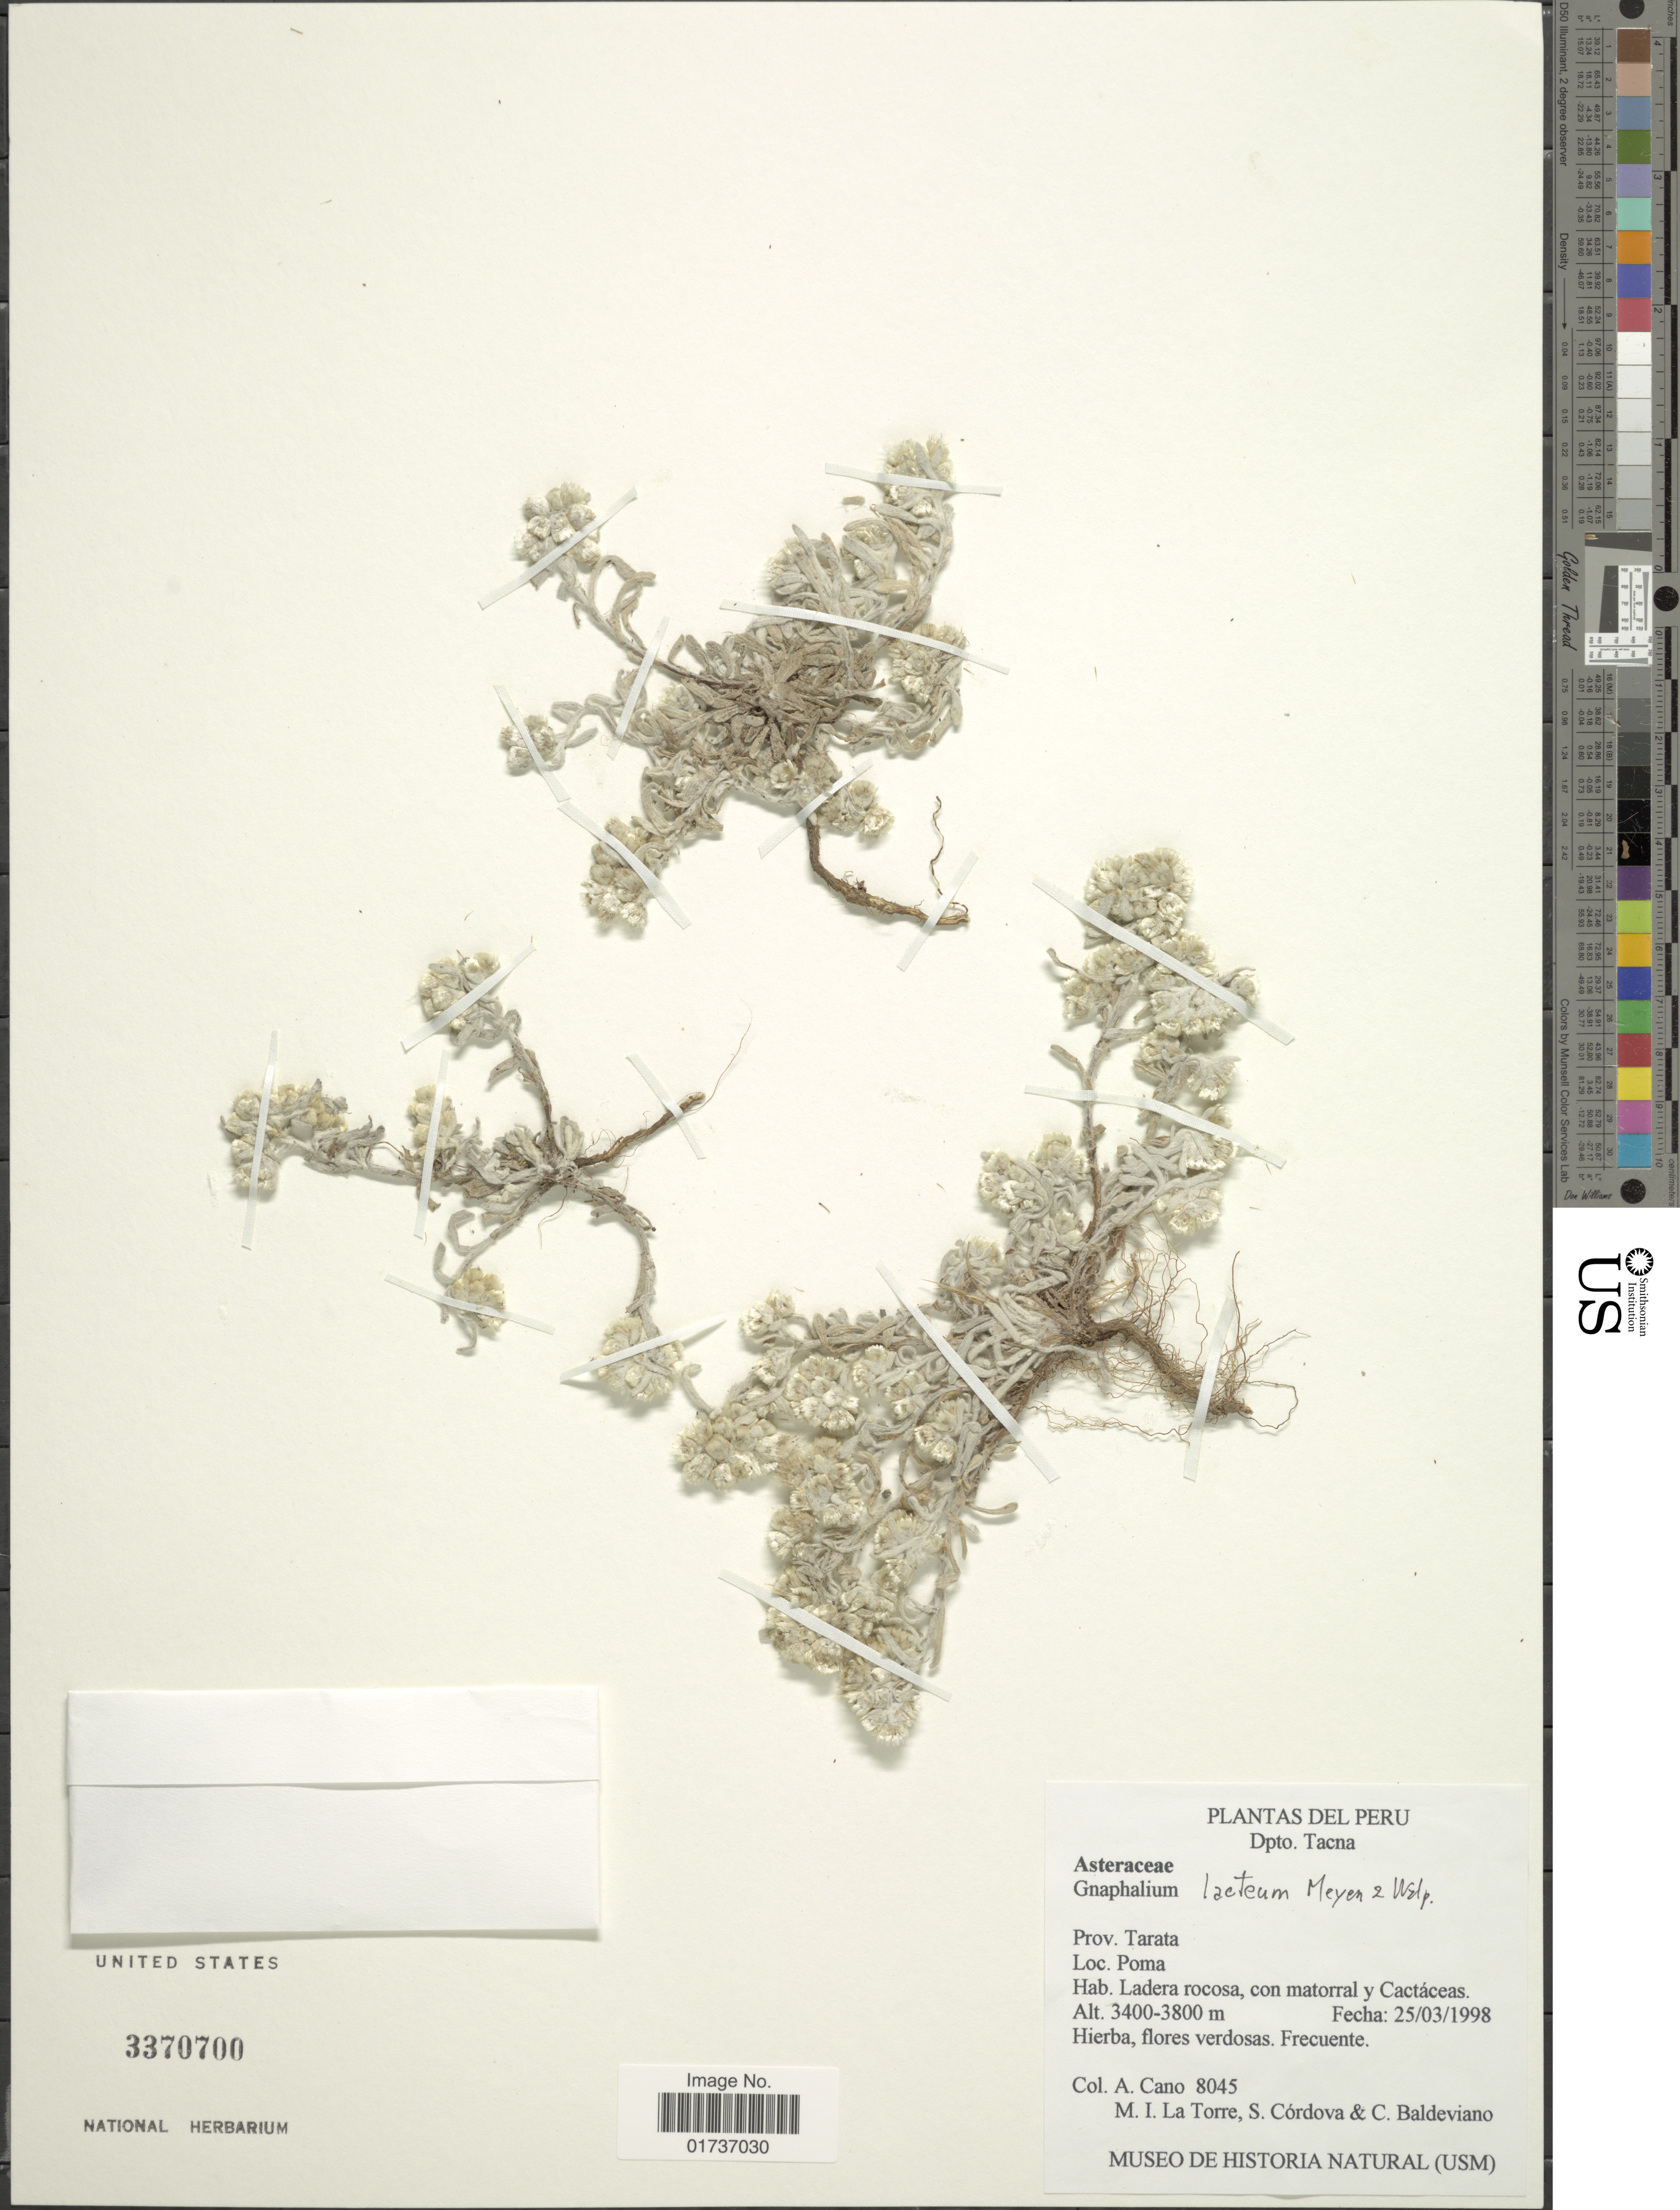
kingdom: Plantae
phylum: Tracheophyta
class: Magnoliopsida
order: Asterales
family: Asteraceae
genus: Gnaphalium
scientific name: Gnaphalium lacteum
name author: Meyen & Walp.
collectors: A. Cano, M. I. La Torre, S. Cordova & C. Baldevianio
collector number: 8045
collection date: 1998-03-25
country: Peru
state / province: Tacna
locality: Dpto Tacna, Prov. Tarata, Poma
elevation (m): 3400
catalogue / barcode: US 3370700